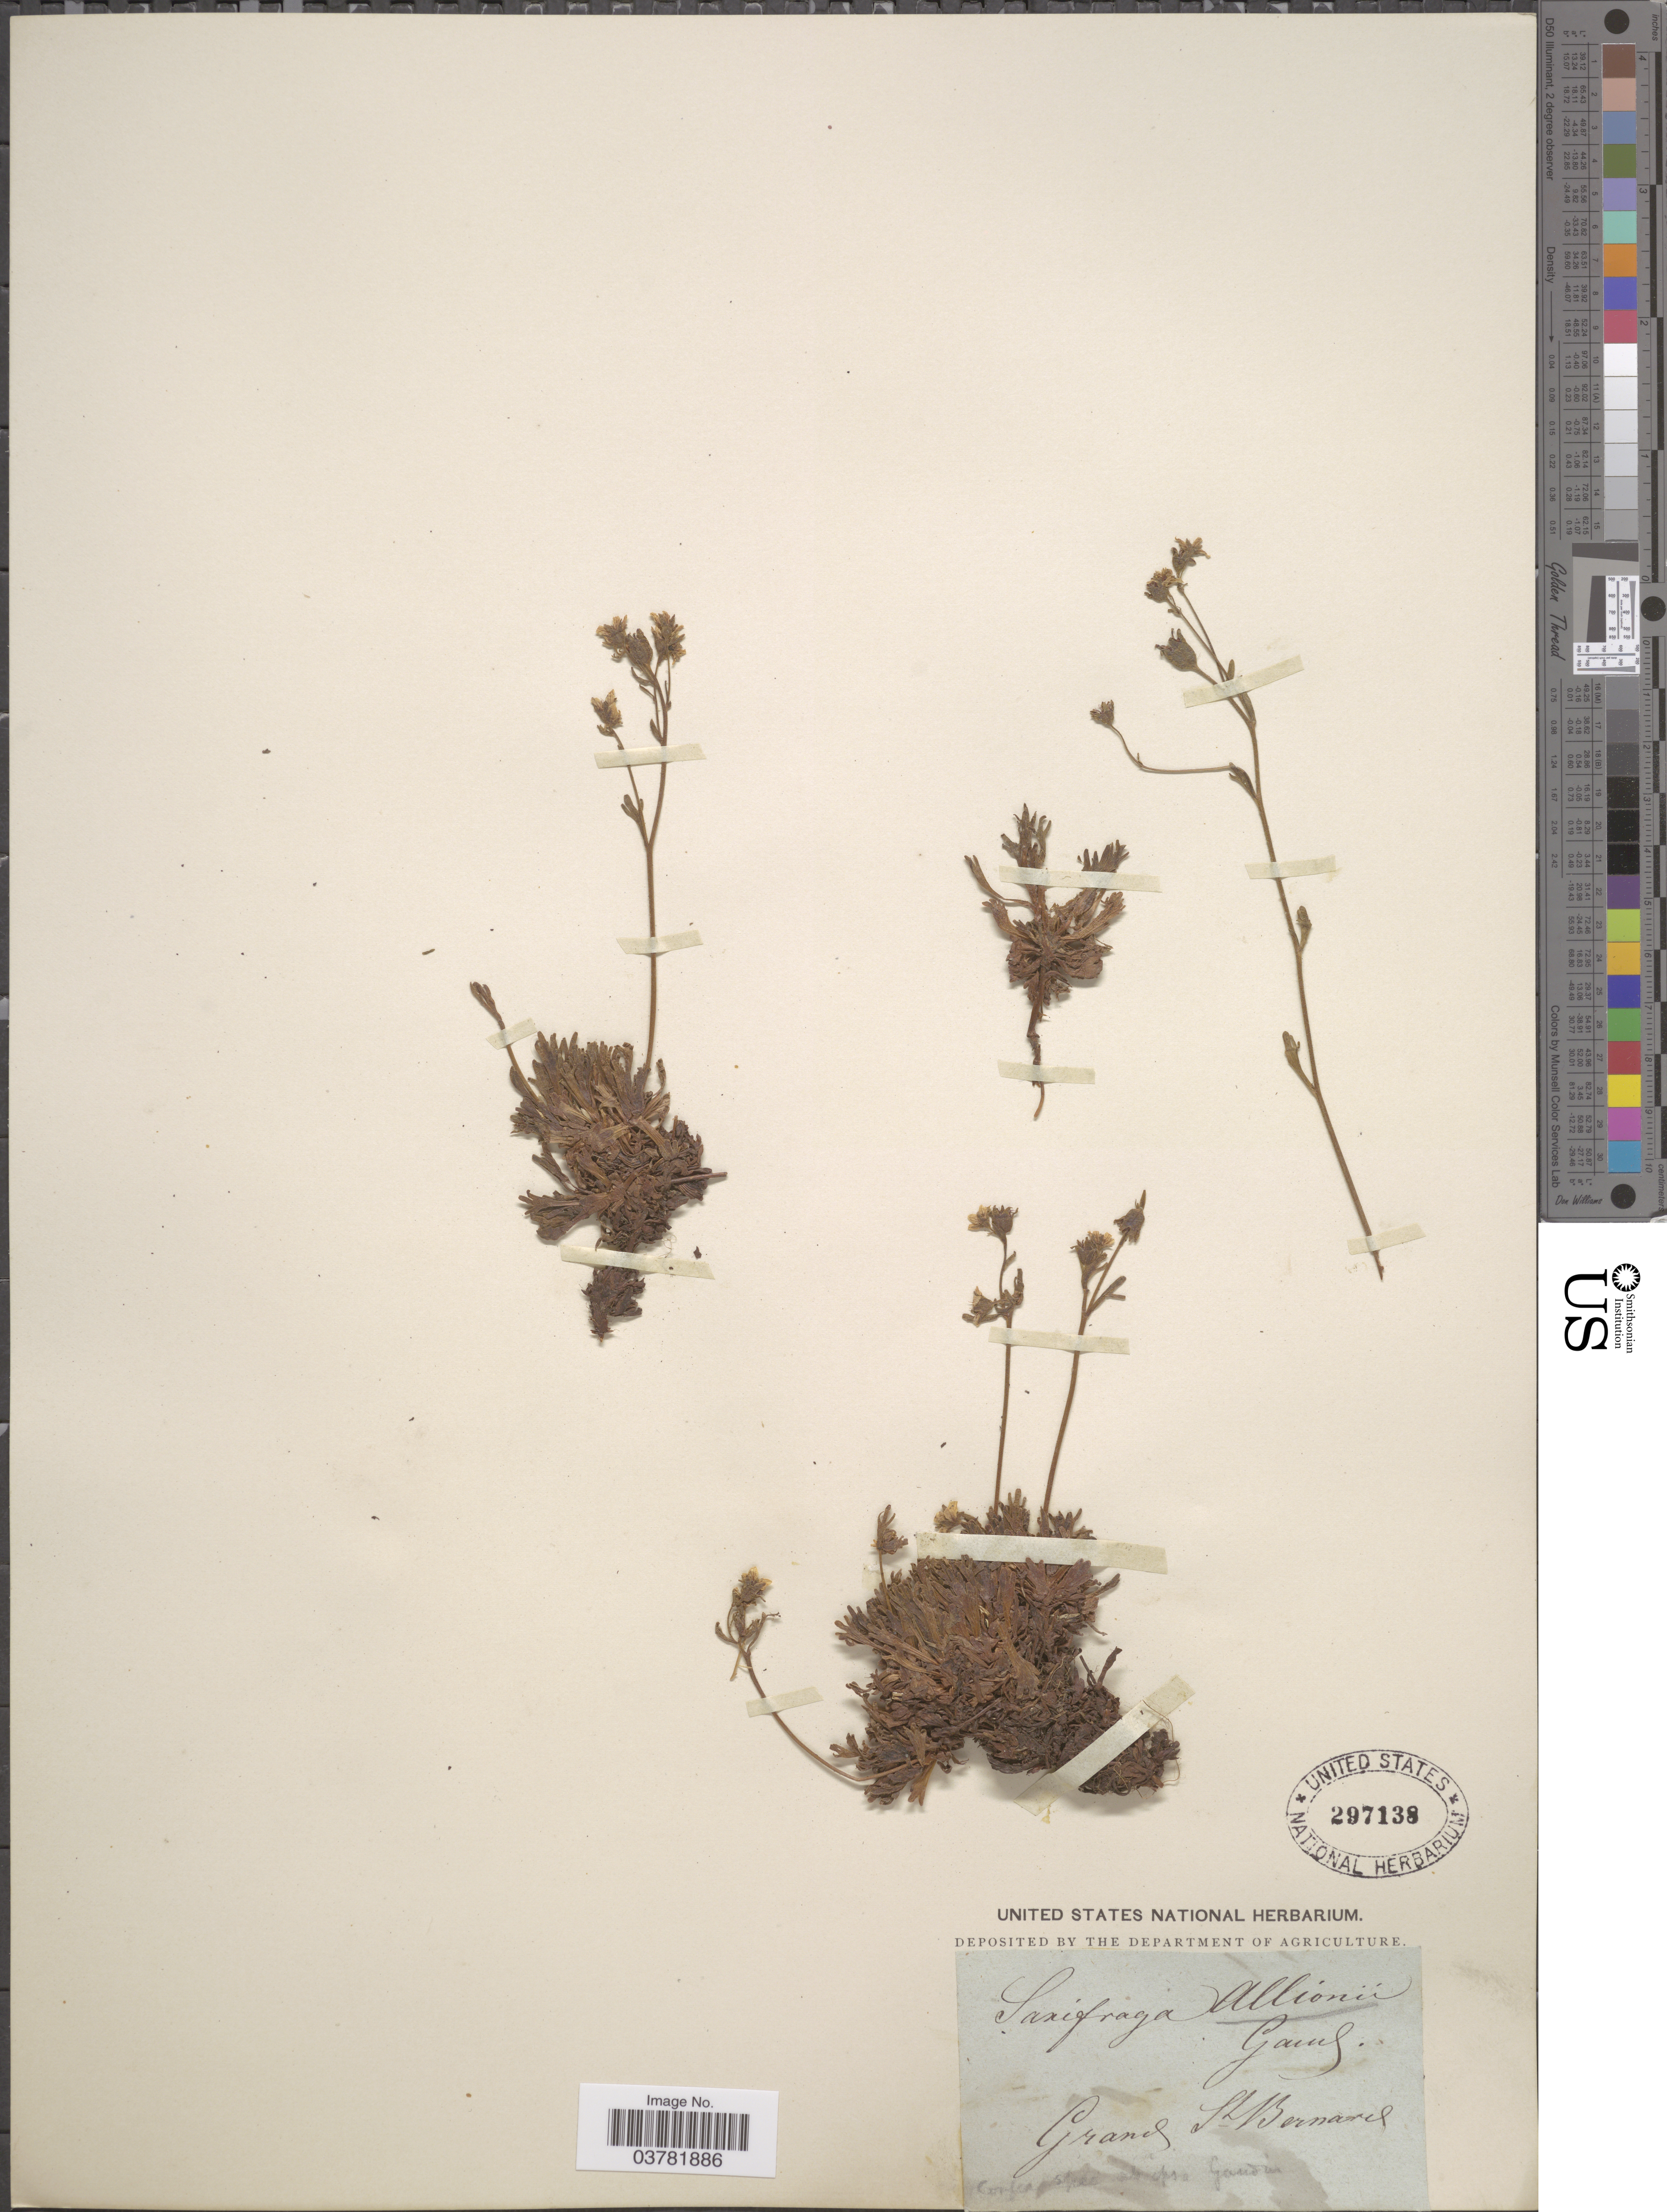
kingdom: Plantae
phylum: Tracheophyta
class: Magnoliopsida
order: Saxifragales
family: Saxifragaceae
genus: Saxifraga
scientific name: Saxifraga allionii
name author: Gaudin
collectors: Gaudin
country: Switzerland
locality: Grand. St. Bernard.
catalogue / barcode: US 291738